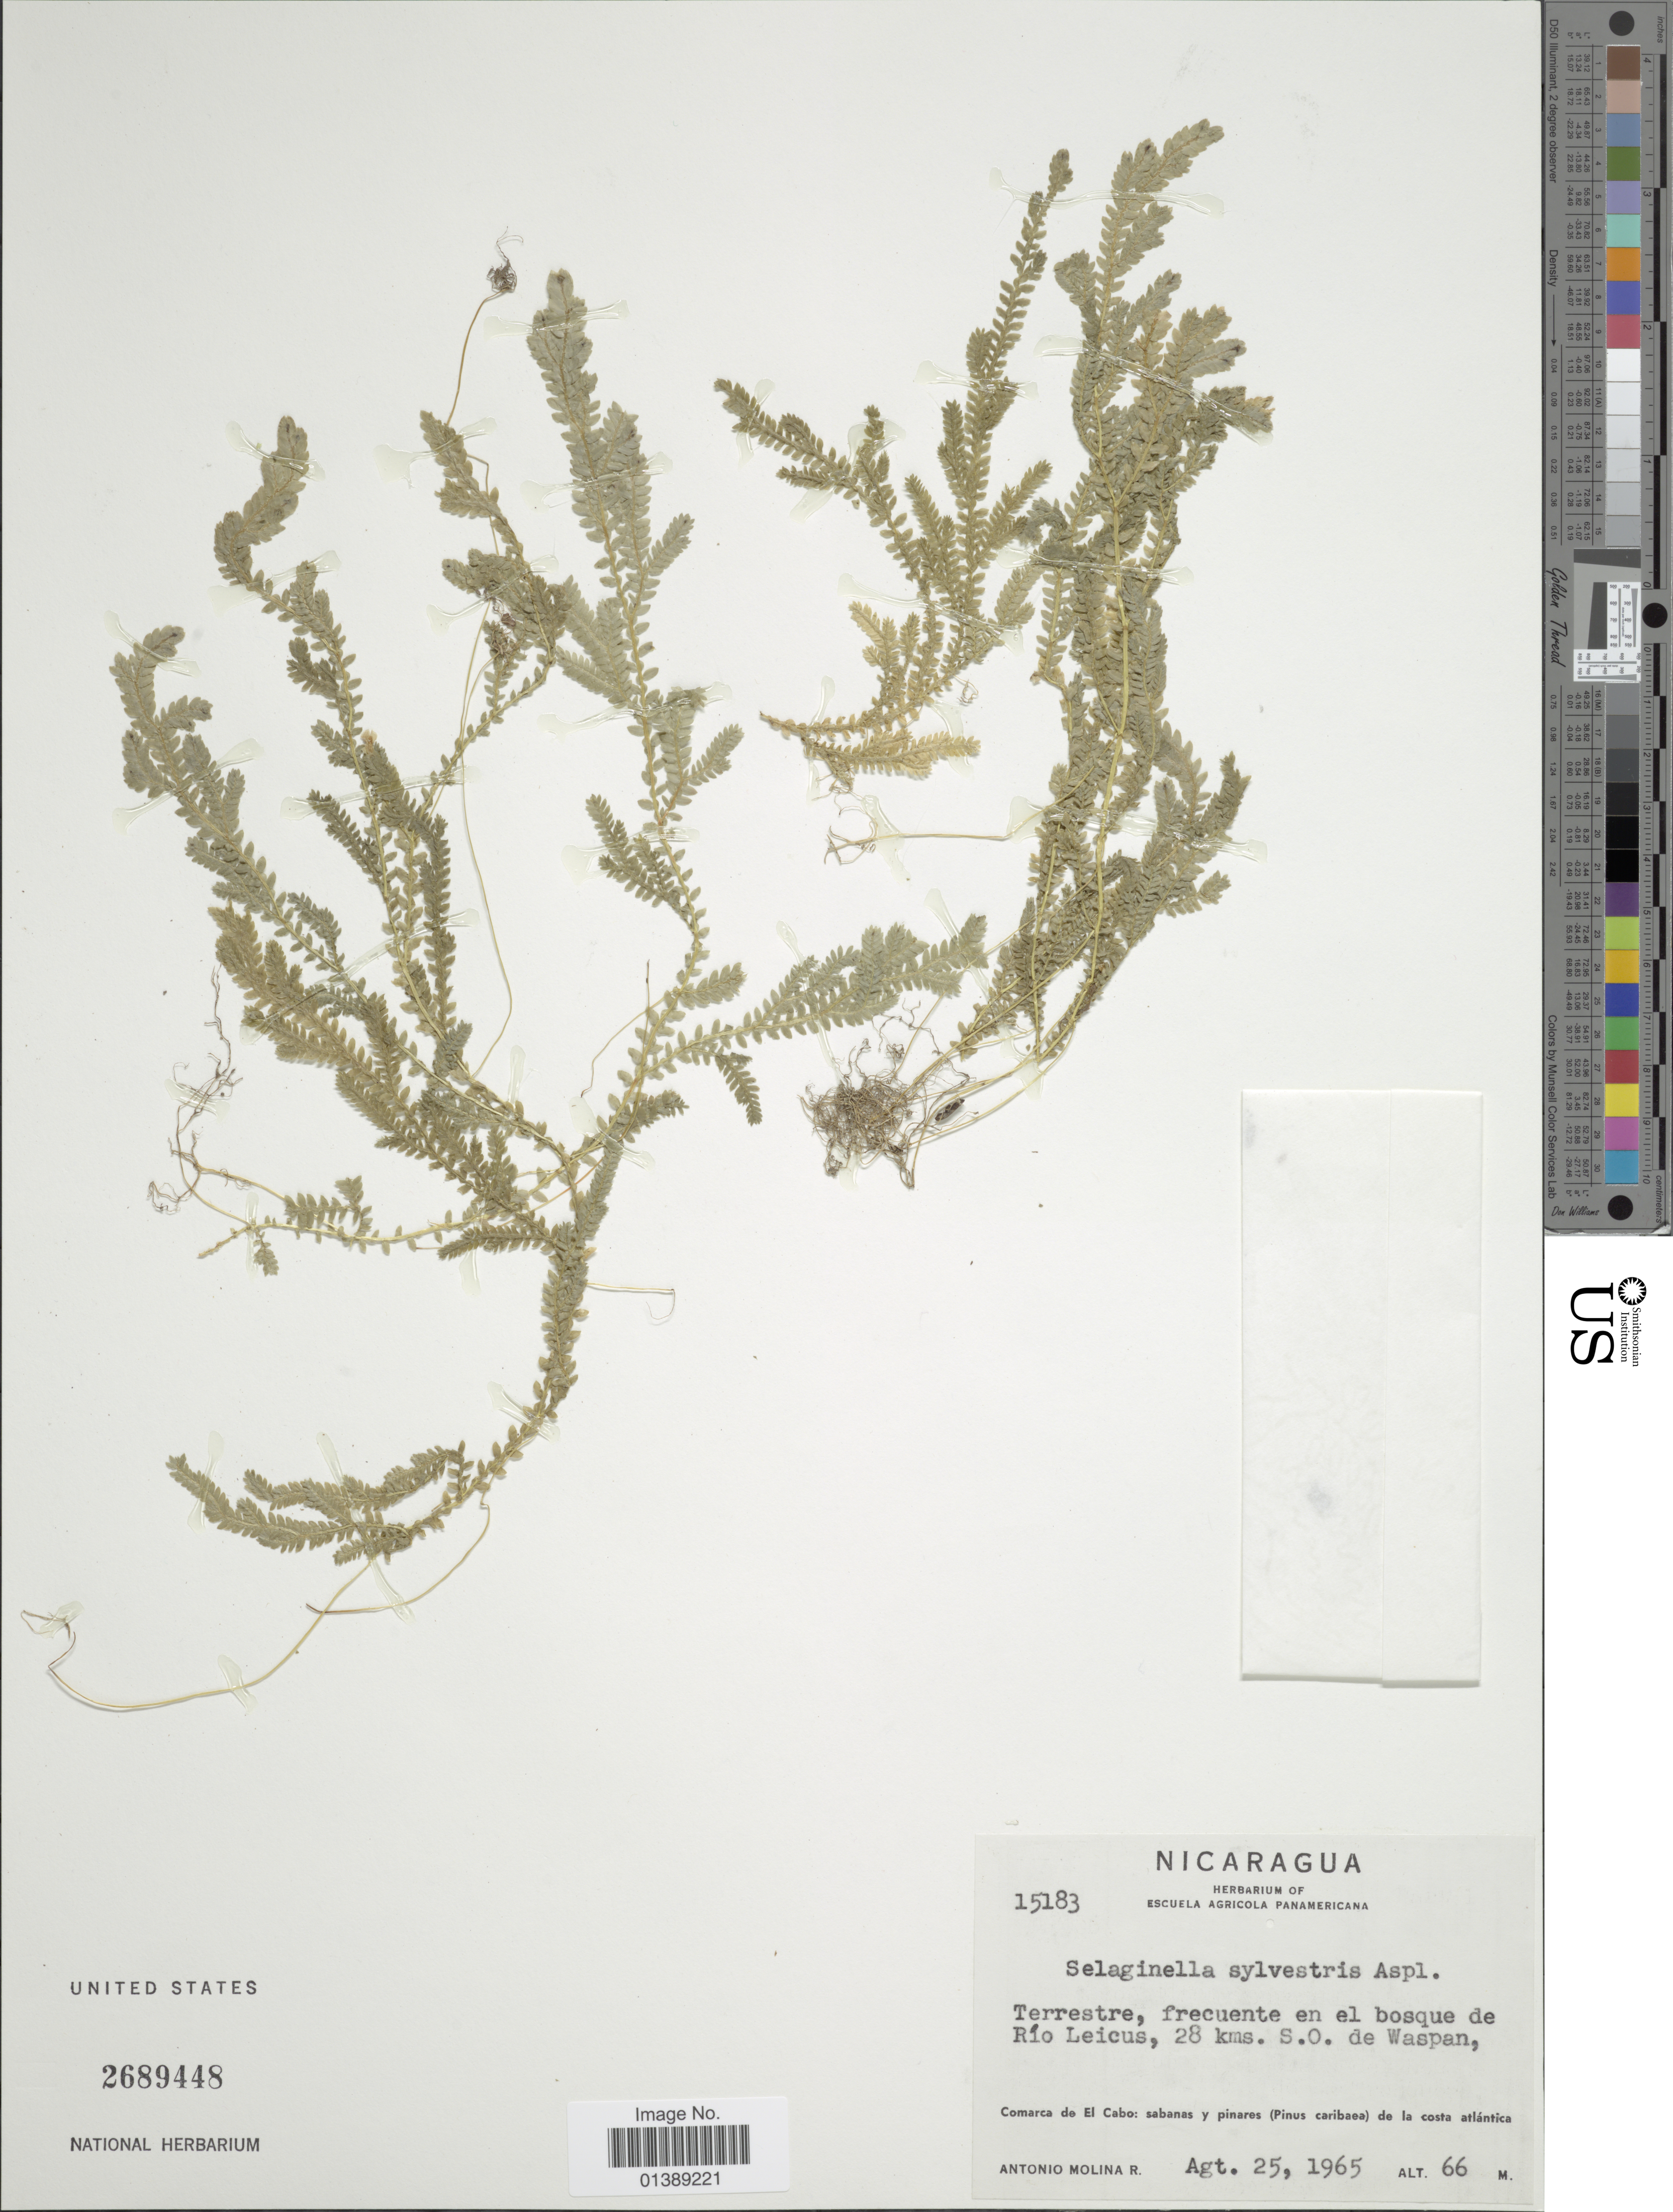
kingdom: Plantae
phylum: Tracheophyta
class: Lycopodiopsida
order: Selaginellales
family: Selaginellaceae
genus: Selaginella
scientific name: Selaginella silvestris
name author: Aspl.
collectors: A. Molina R.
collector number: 15183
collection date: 1965-08-25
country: Nicaragua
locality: Terrester, frecuente en el bosque de Río Leicus, 28 kms S.o de Waspan Comarca de El Cabo: sabanas y pinares (Pinus caribaea) de la costa atlántica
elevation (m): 66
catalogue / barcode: US 2689448